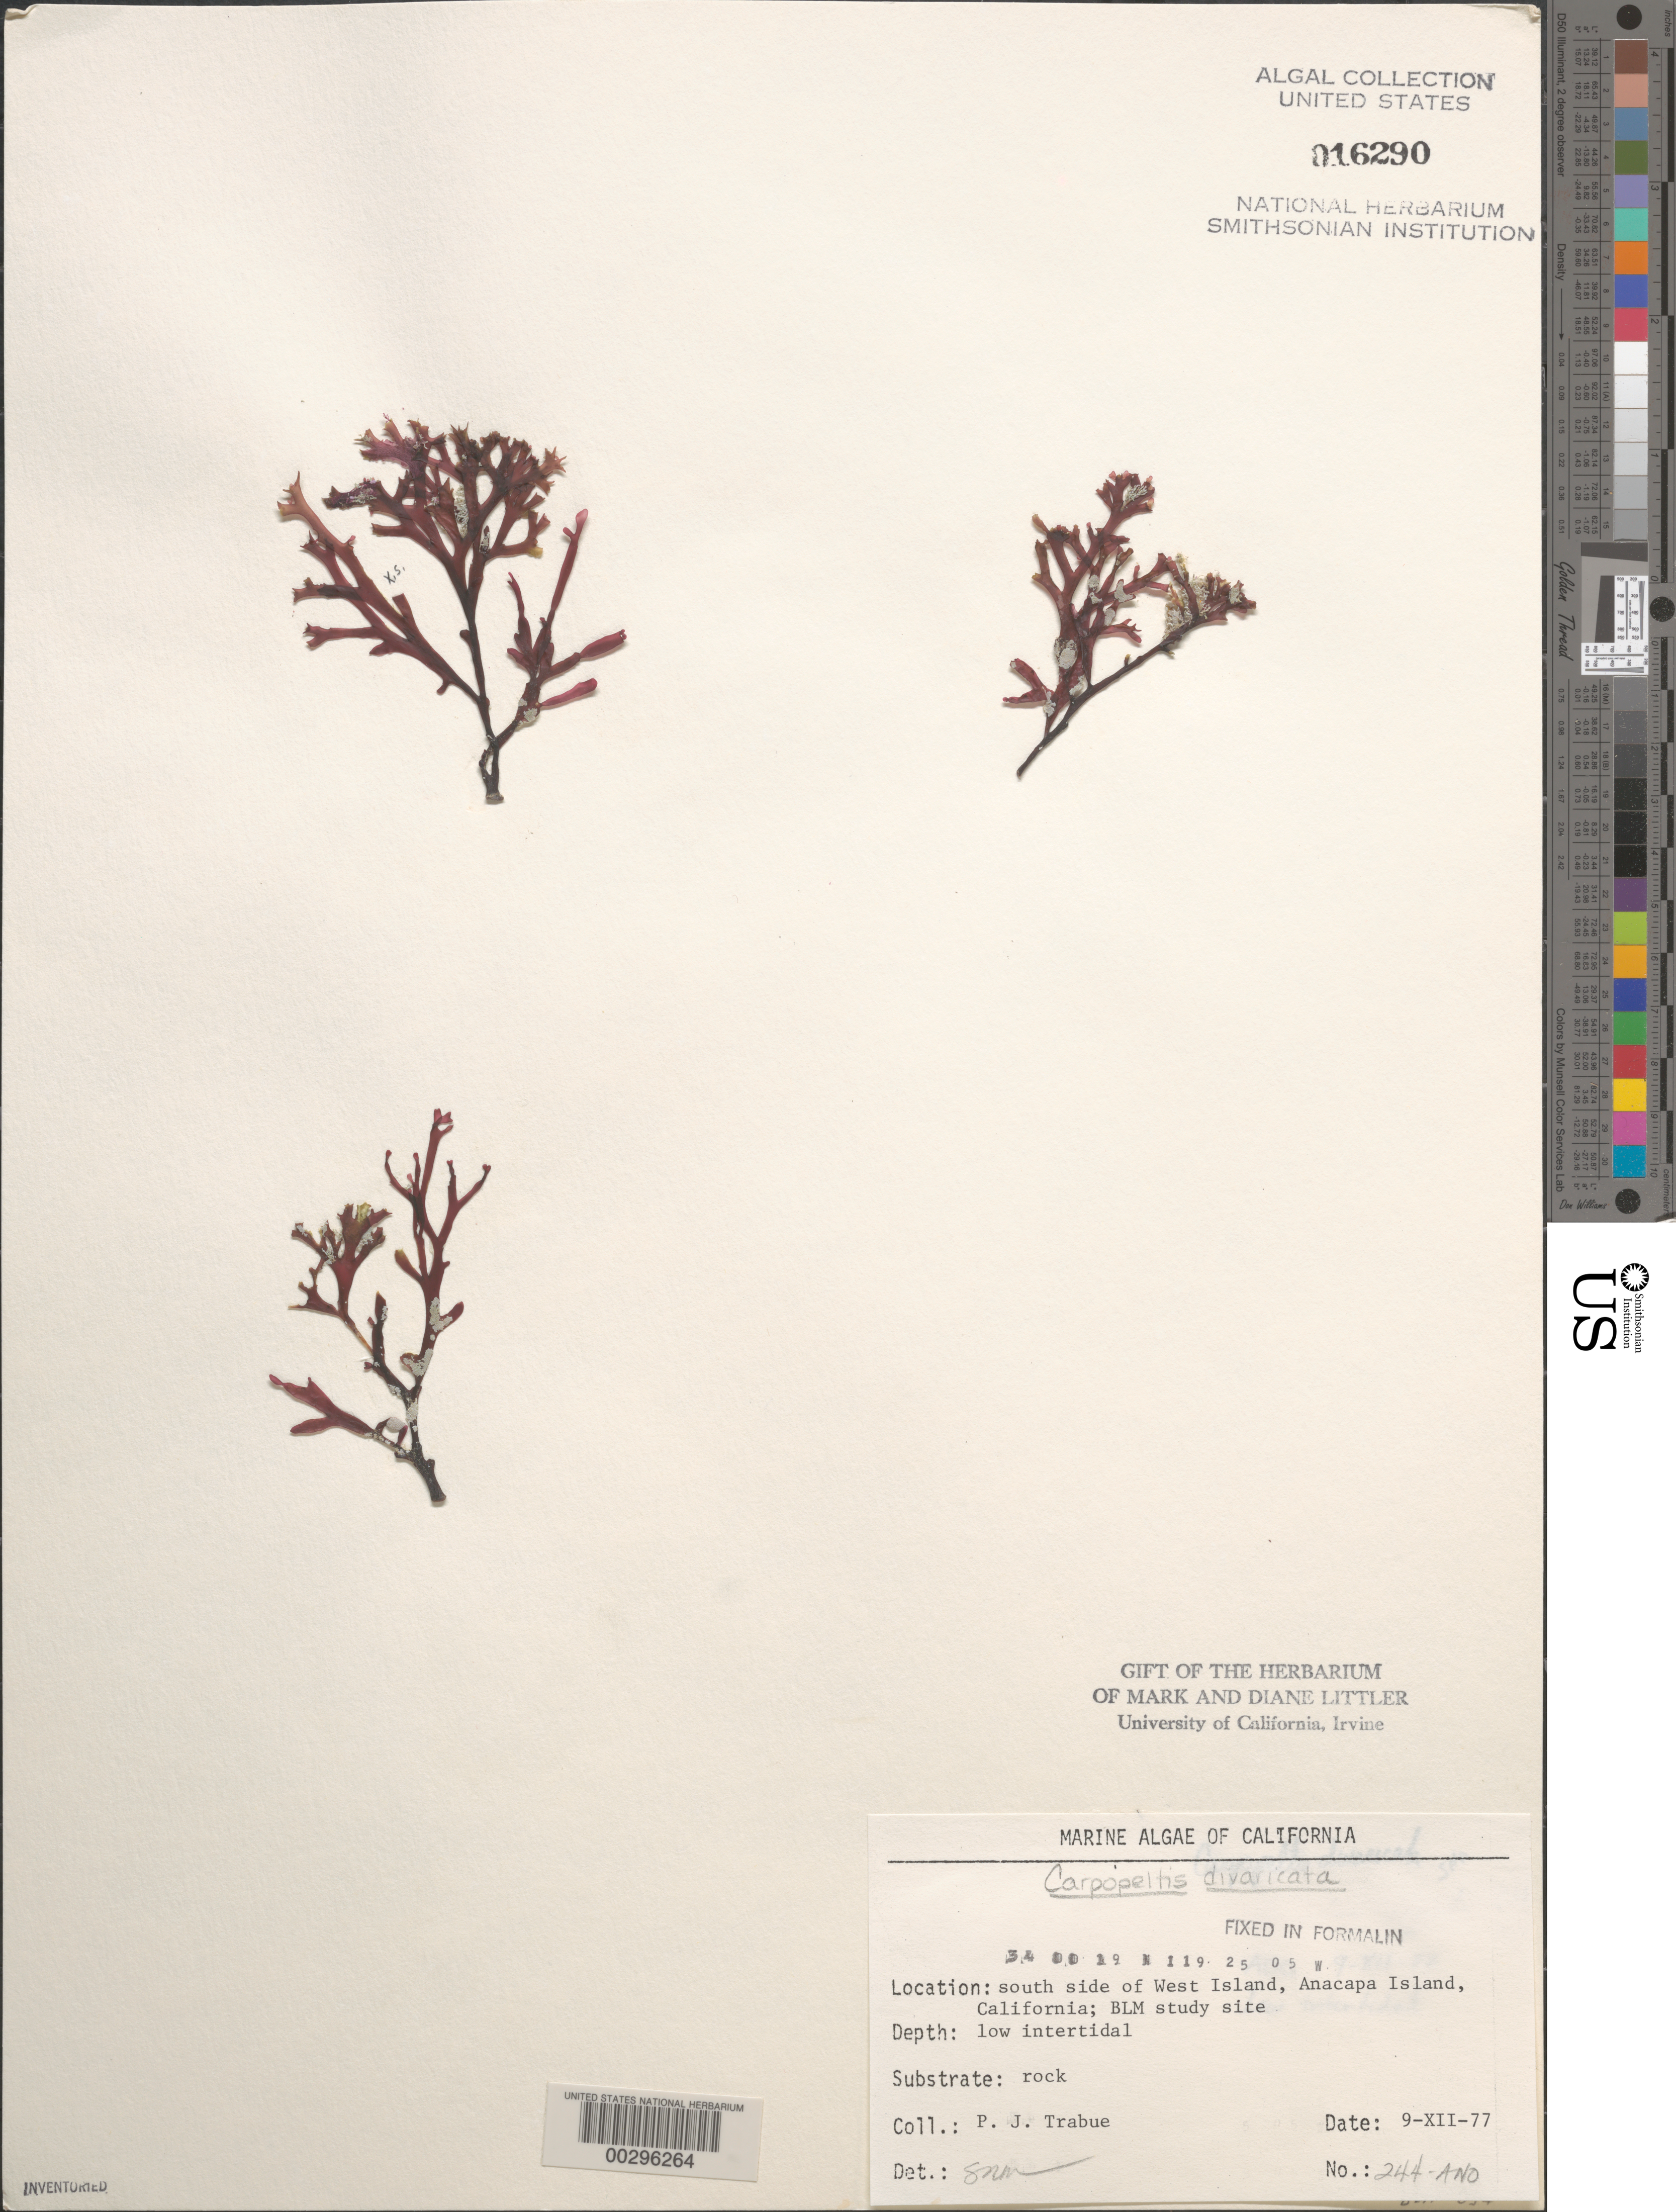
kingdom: Plantae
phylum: Rhodophyta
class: Florideophyceae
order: Halymeniales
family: Halymeniaceae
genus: Grateloupia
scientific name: Grateloupia chiangii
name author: S. Kawaguchi & H.W. Wang in H.W. Wang et al.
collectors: P. J. Trabue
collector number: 244-ANO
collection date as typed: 09 Dec 1977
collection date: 1977-12-09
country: United States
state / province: California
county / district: Ventura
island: Anacapa Island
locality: South side of west island, near Cat Rock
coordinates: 34 00 19 N, 119 25 05 W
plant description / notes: BLM-SOCALBIGHT Rocky Intertidal Survey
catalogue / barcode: US 16290